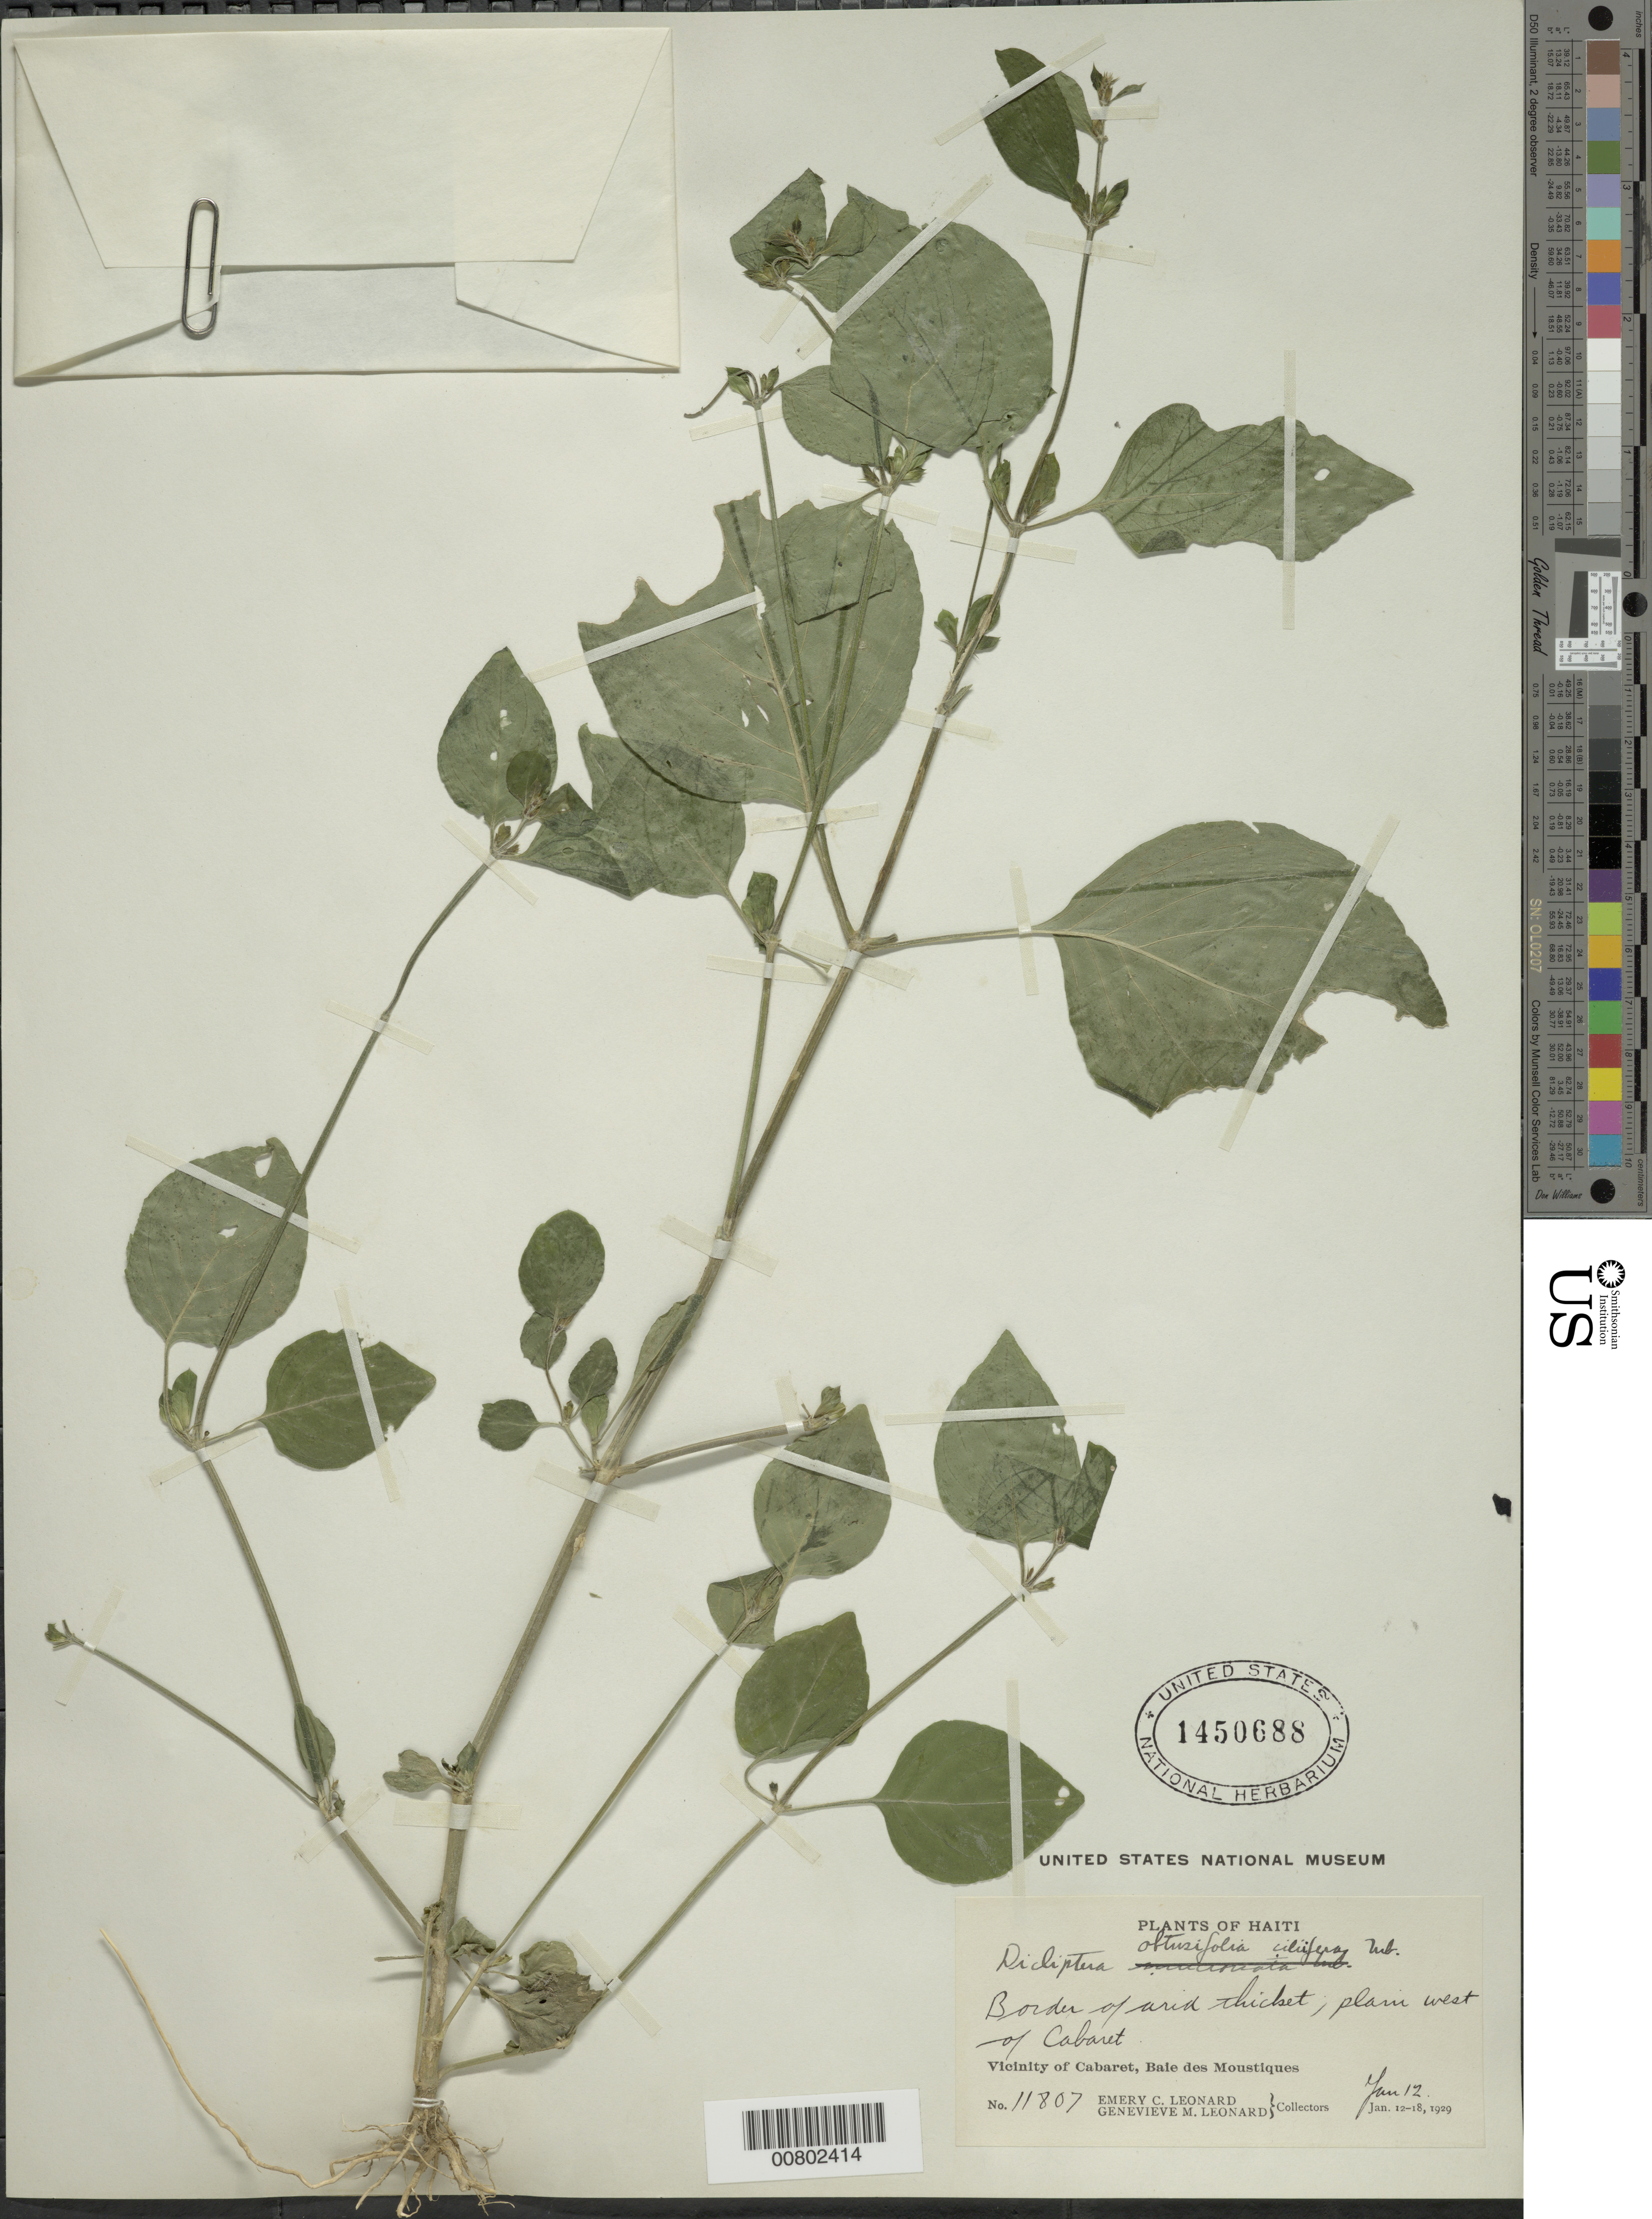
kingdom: Plantae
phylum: Tracheophyta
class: Magnoliopsida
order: Lamiales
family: Acanthaceae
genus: Dicliptera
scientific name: Dicliptera obtusifolia var. ciliifera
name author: Urb.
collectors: E. C. Leonard & G. M. Leonard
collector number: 11807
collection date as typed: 12 Jan 1929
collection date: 1929-01-12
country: Haiti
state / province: Nord-Ouest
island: Hispaniola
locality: Vicinity of Cabaret, Baie des Moustiques, plain W of city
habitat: Border of arid thicket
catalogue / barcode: US 1450688